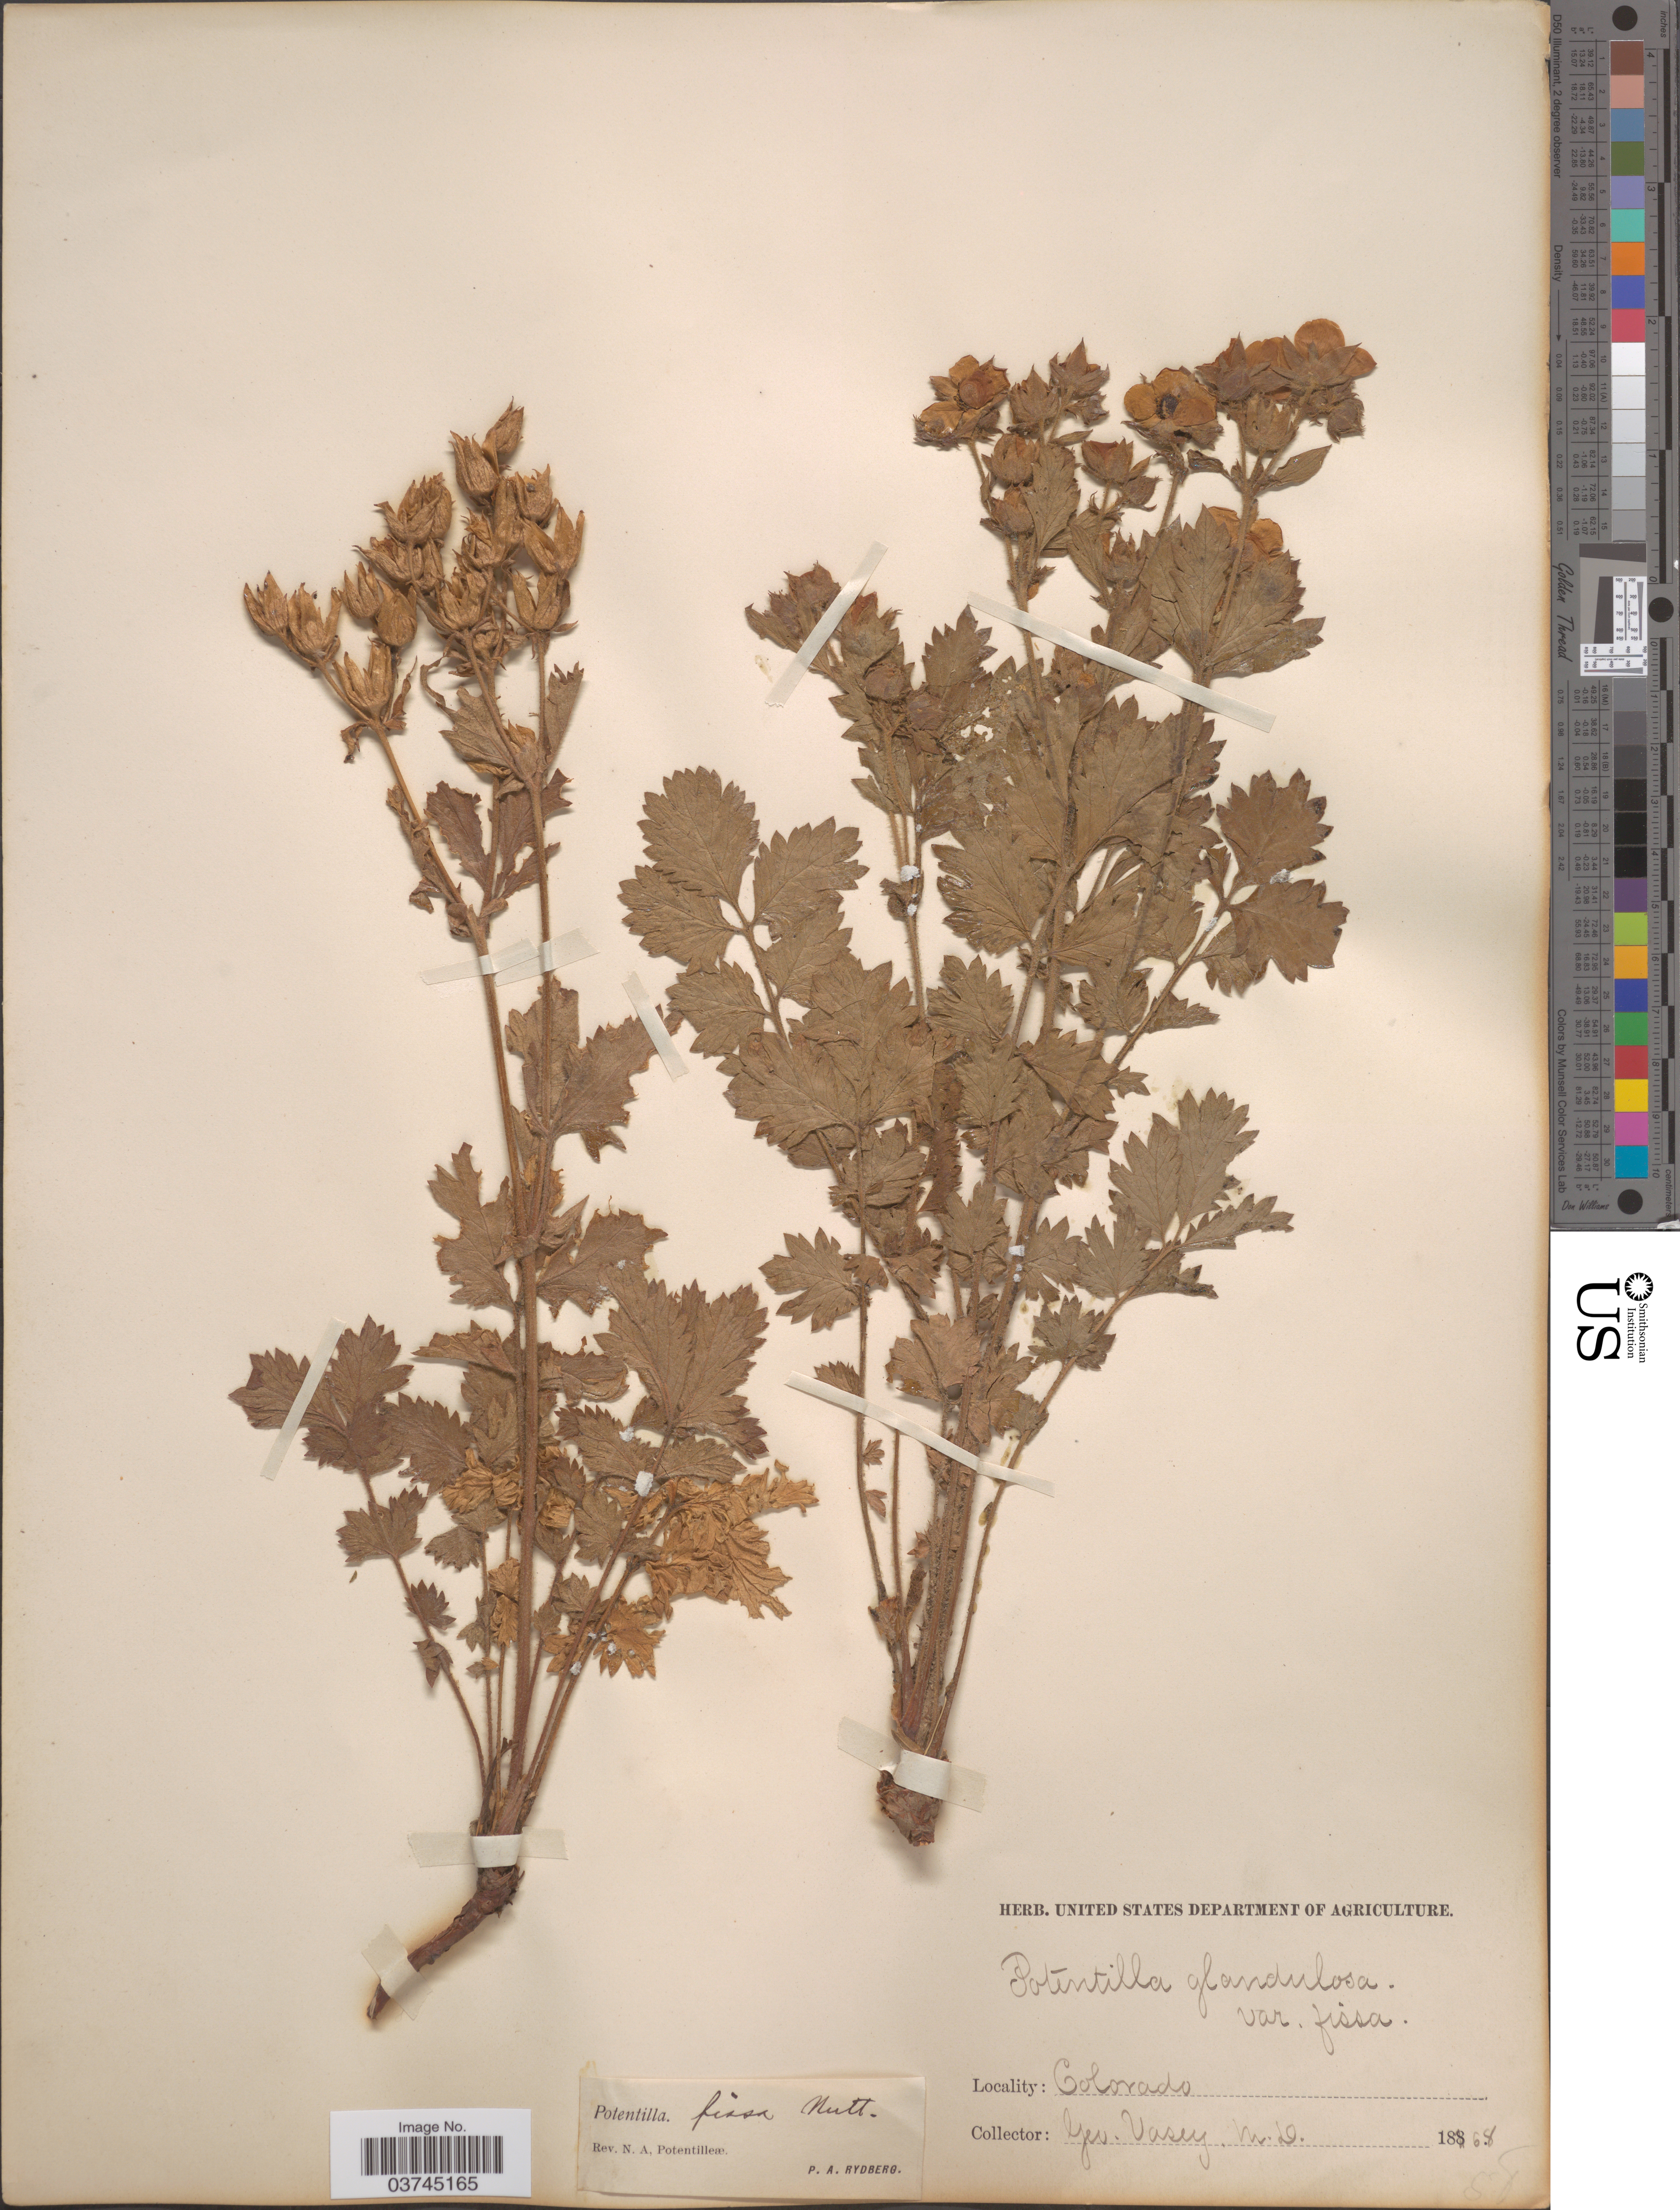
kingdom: Plantae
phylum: Tracheophyta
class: Magnoliopsida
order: Rosales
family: Rosaceae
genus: Drymocallis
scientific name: Drymocallis fissa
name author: (Nutt.) Rydb.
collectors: G. R. Vasey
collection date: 1868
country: United States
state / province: Colorado